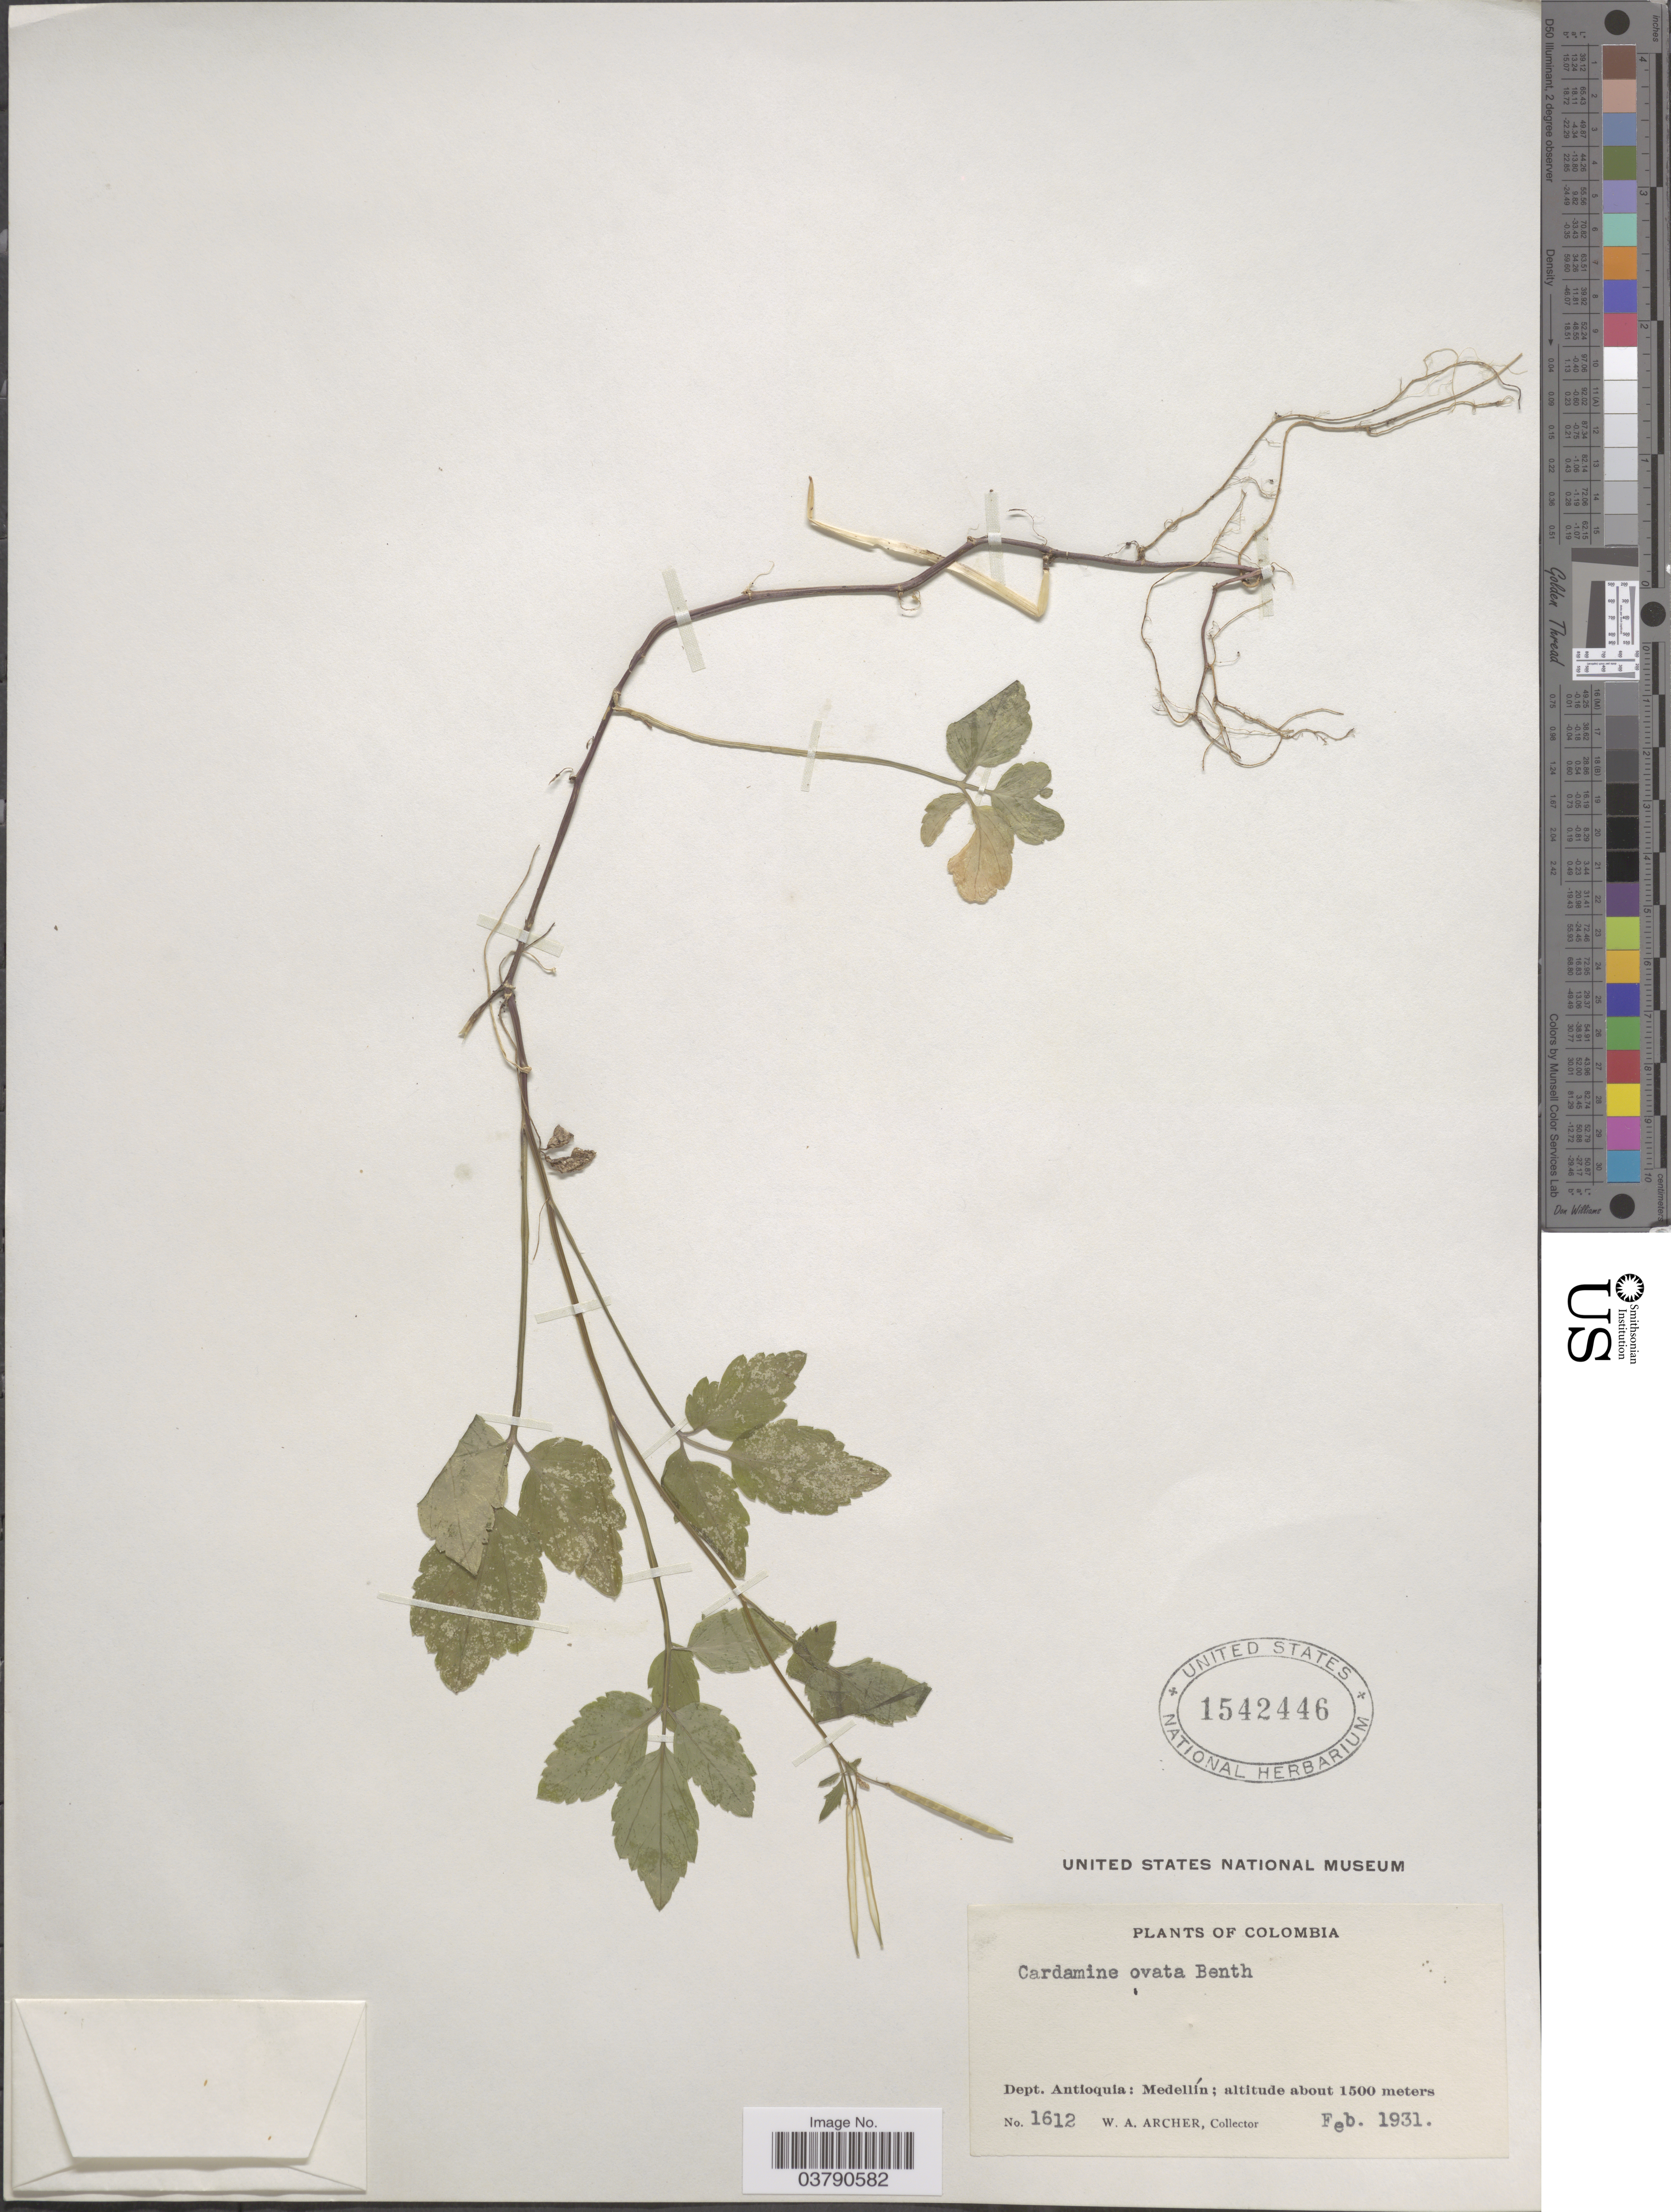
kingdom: Plantae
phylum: Tracheophyta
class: Magnoliopsida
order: Brassicales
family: Brassicaceae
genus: Cardamine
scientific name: Cardamine ovata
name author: Benth.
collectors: W. Archer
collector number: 1612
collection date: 1931-02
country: Colombia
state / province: Antioquia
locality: Dept. Antioquia: Medellín.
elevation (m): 1500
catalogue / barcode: US 1542446